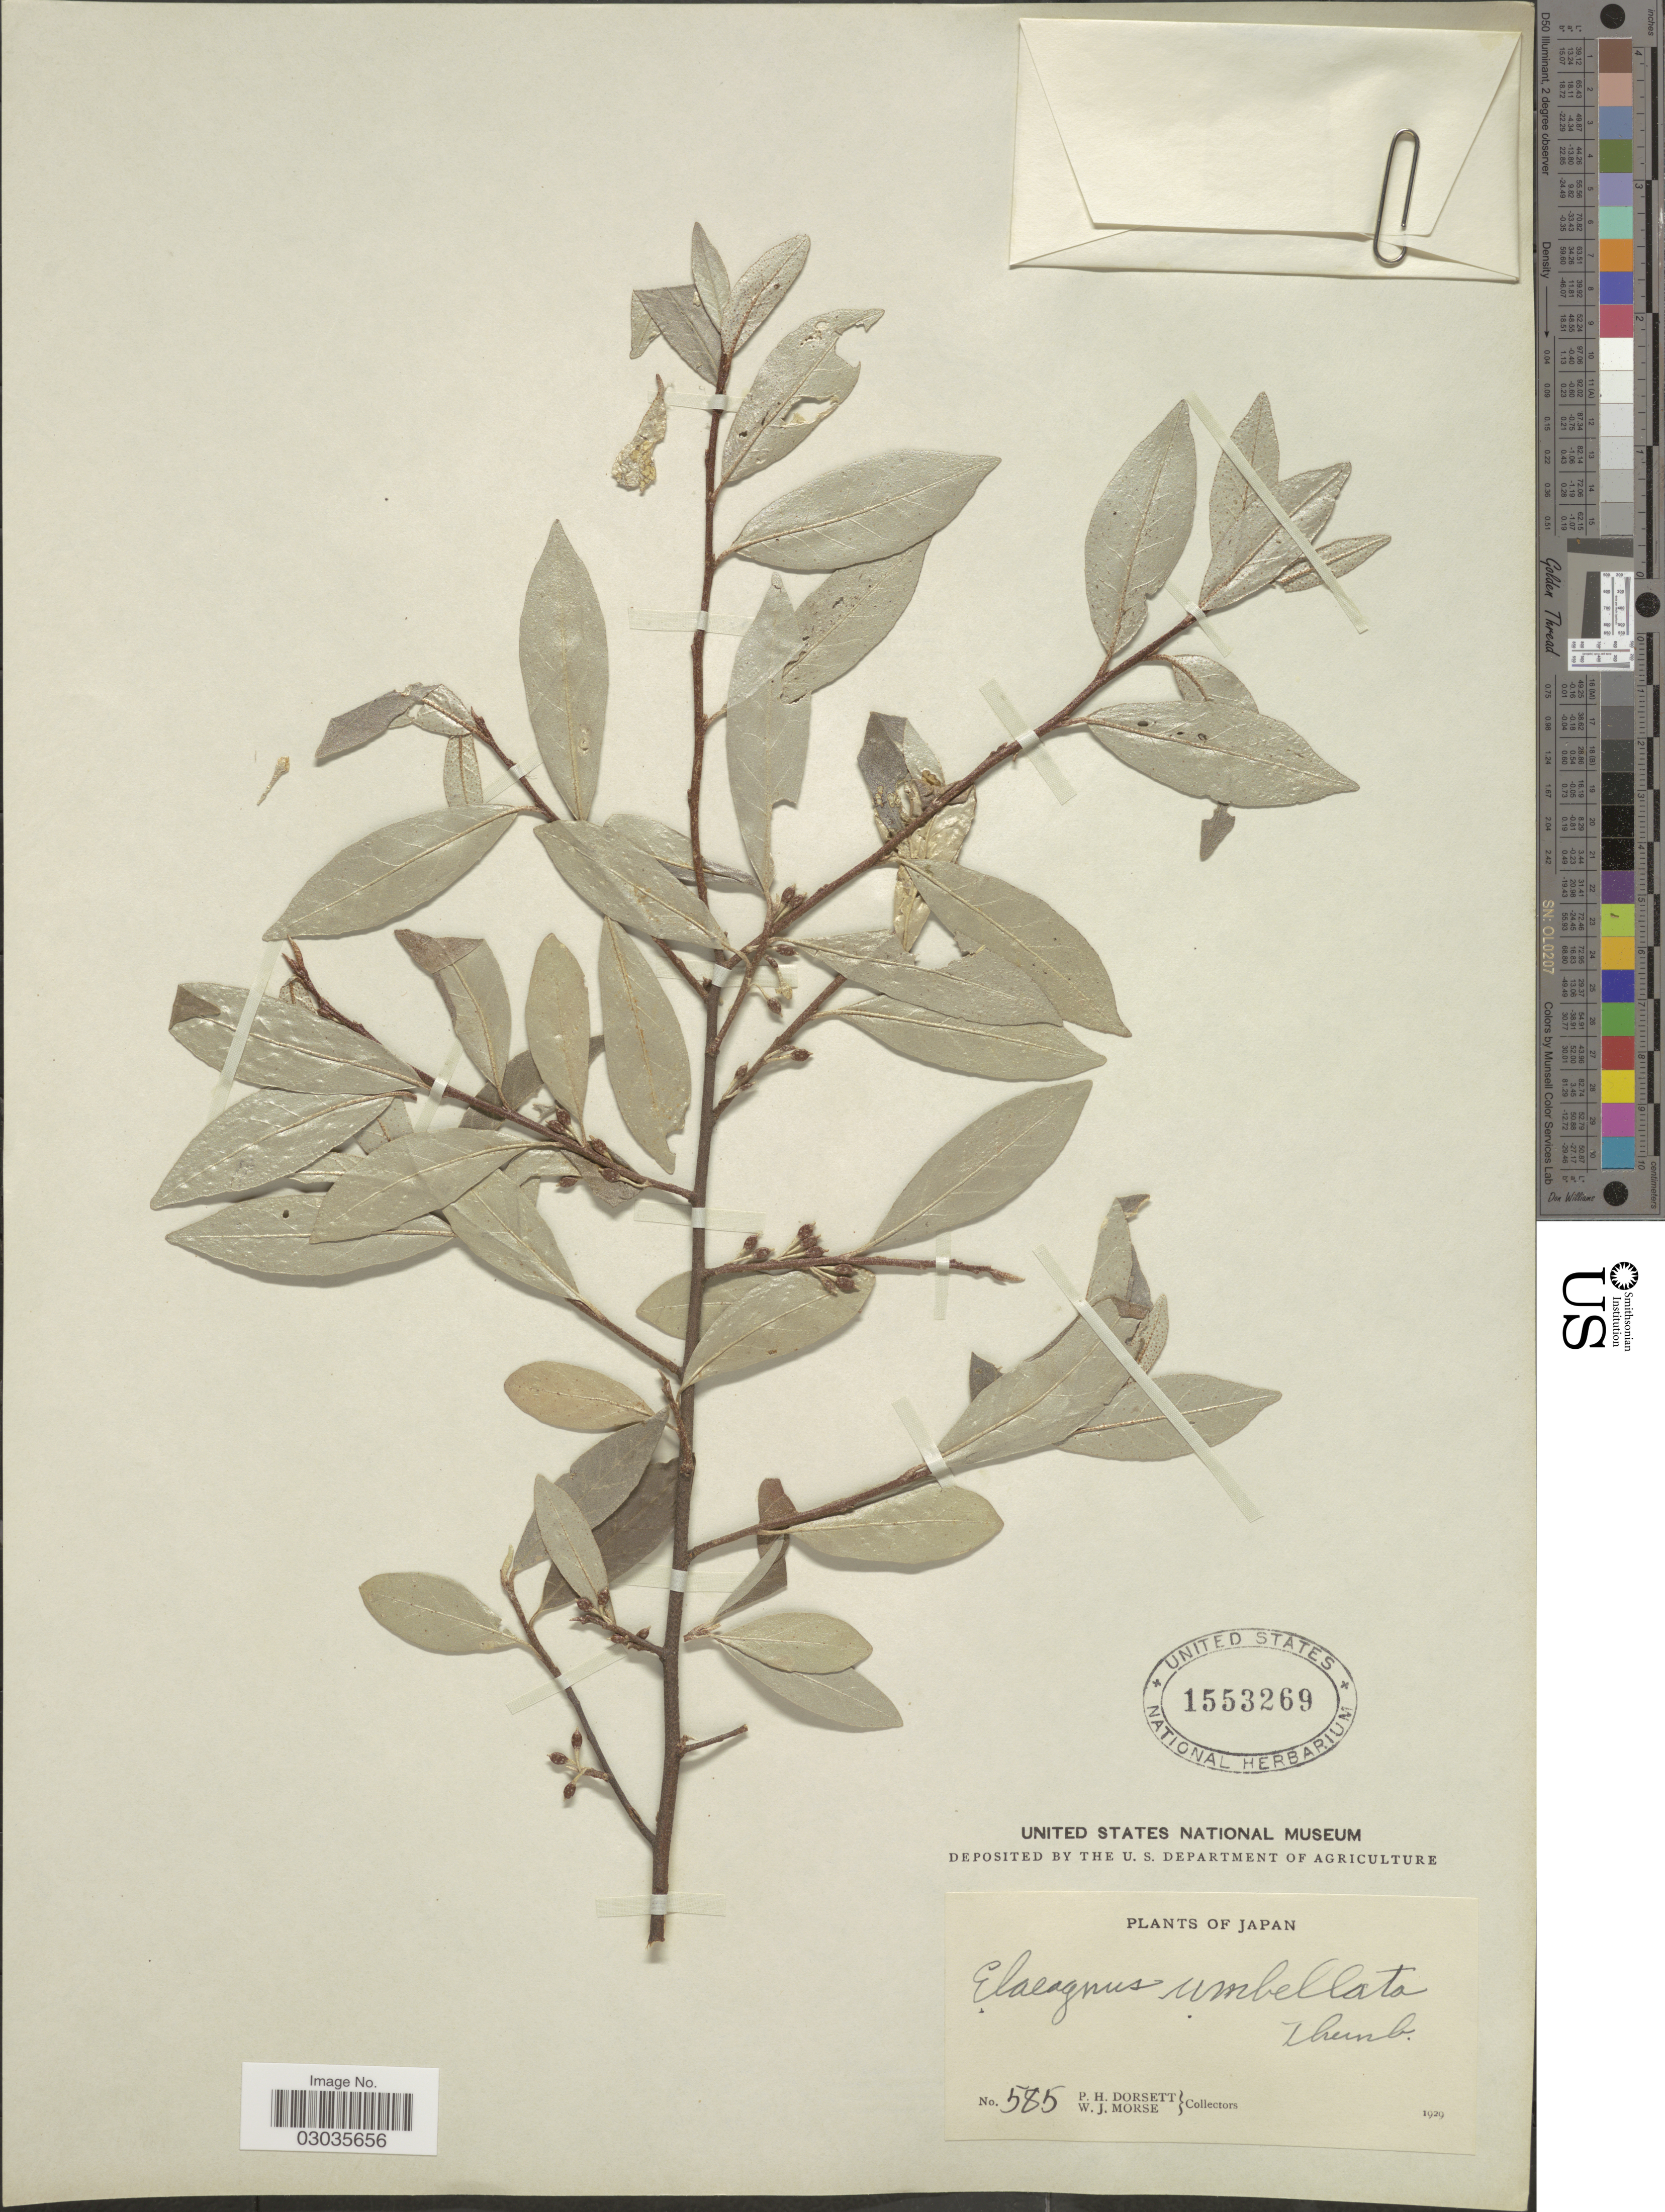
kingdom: Plantae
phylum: Tracheophyta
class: Magnoliopsida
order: Rosales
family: Elaeagnaceae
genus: Elaeagnus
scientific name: Elaeagnus umbellata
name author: Thunb.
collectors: P. H. Dorsett & W. J. Morse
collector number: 585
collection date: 1929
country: Japan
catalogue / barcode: US 1553269